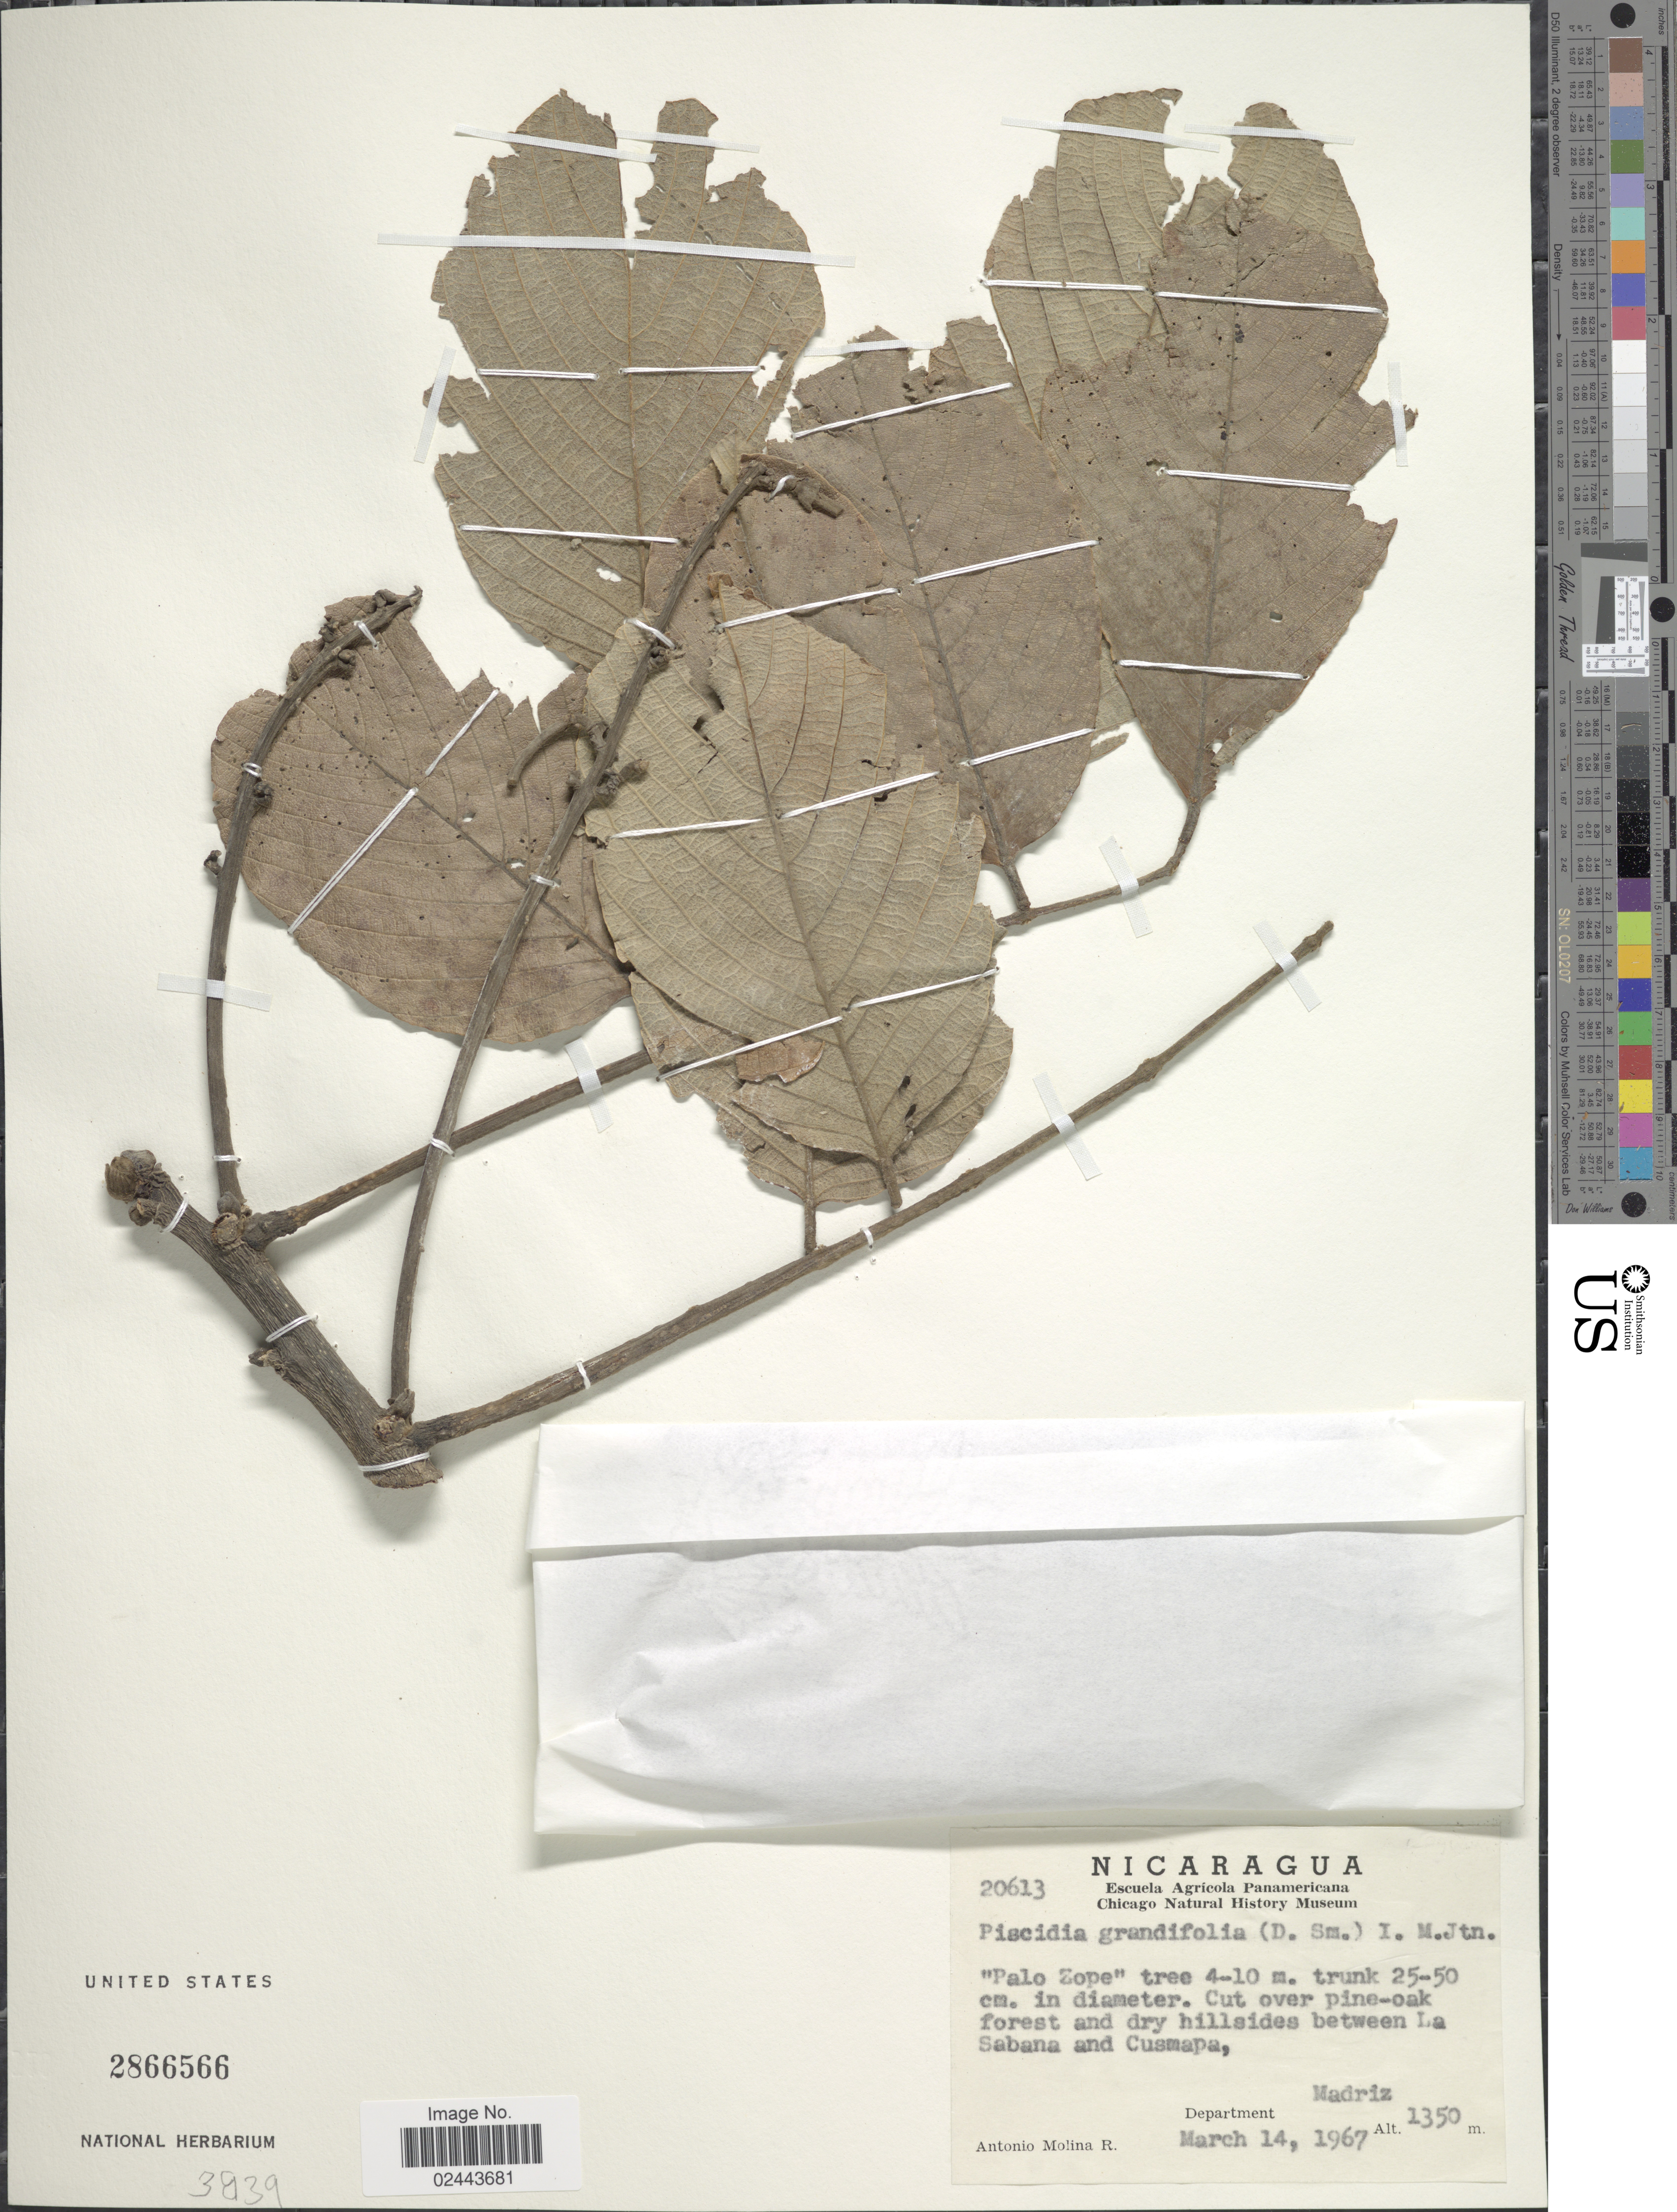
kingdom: Plantae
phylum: Tracheophyta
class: Magnoliopsida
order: Fabales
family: Fabaceae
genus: Piscidia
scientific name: Piscidia grandifolia var. grandifolia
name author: (Donn. Sm.) I.M. Johnst.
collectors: A. Molina R.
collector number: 20613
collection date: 1967-03-14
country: Nicaragua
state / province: Madriz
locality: Cut over pine-oak forest and dry hillsides between La Sabana and Cusmapa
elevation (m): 1350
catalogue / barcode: US 2866566